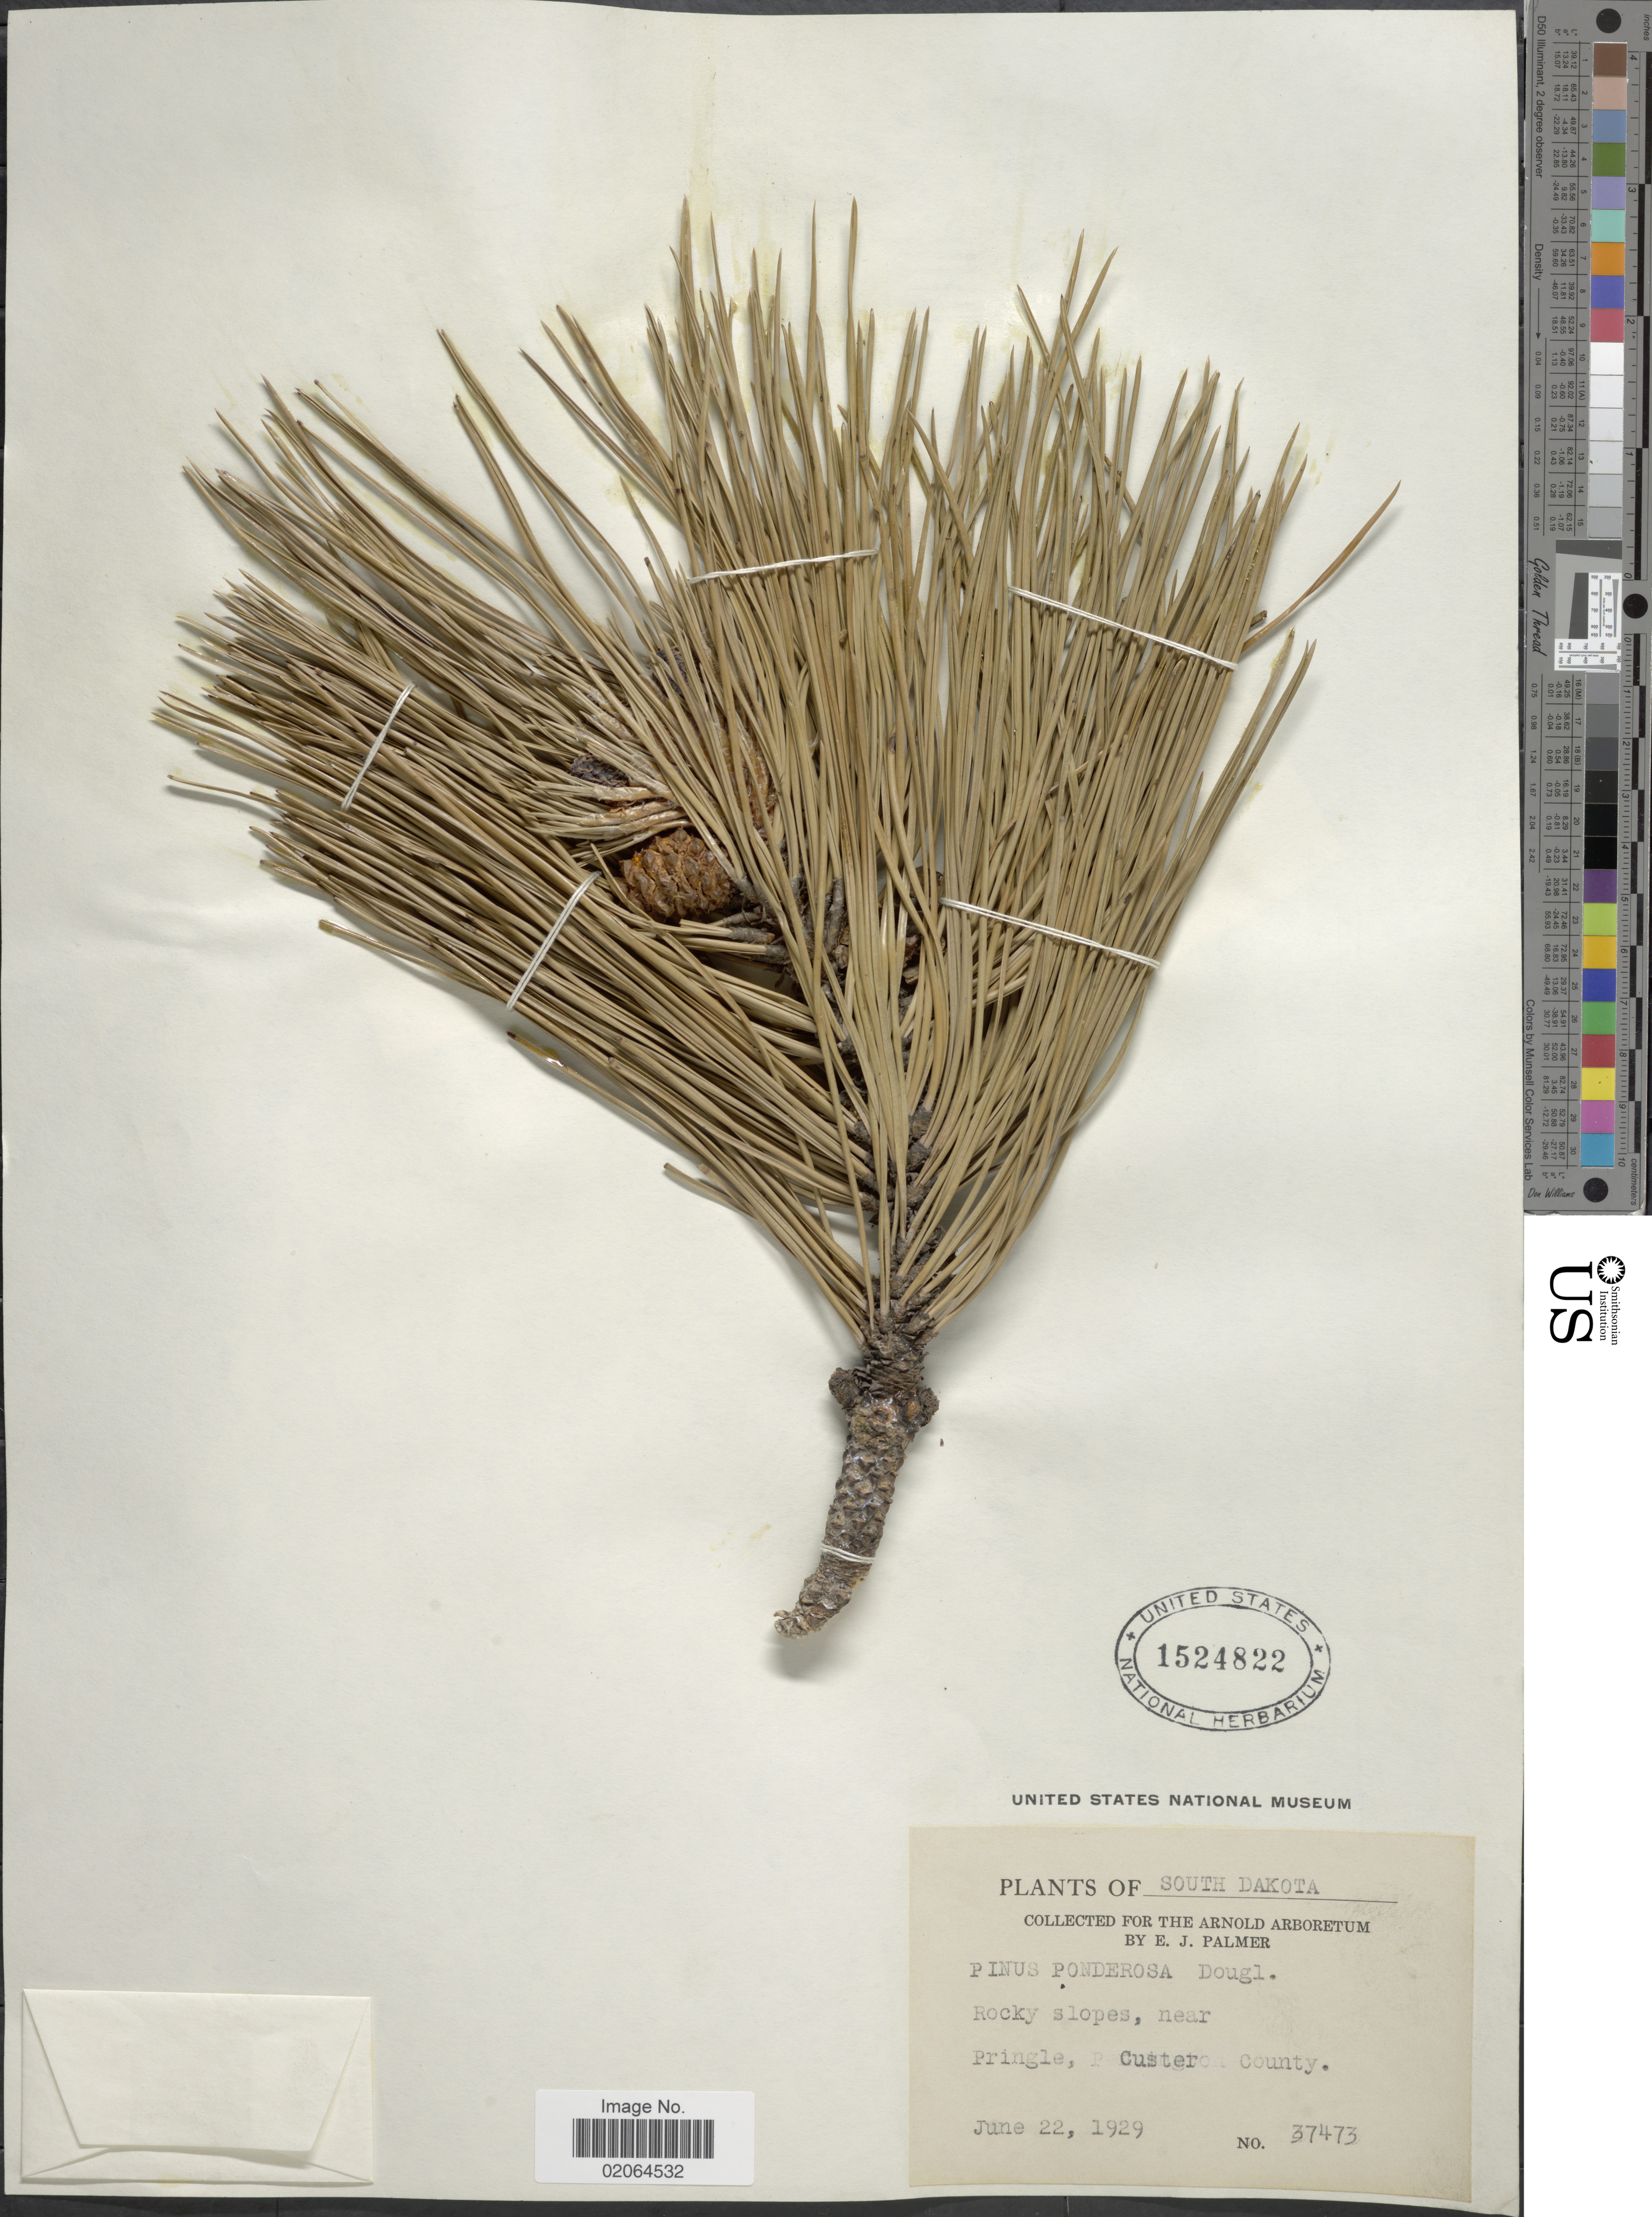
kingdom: Plantae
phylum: Tracheophyta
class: Pinopsida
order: Pinales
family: Pinaceae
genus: Pinus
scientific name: Pinus ponderosa var. scopulorum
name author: Engelm.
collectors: E. J. Palmer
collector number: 37473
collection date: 1929-06-22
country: United States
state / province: South Dakota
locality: South Dakota, Rocky slopes, near Pringle, Custer County.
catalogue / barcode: US 1524822